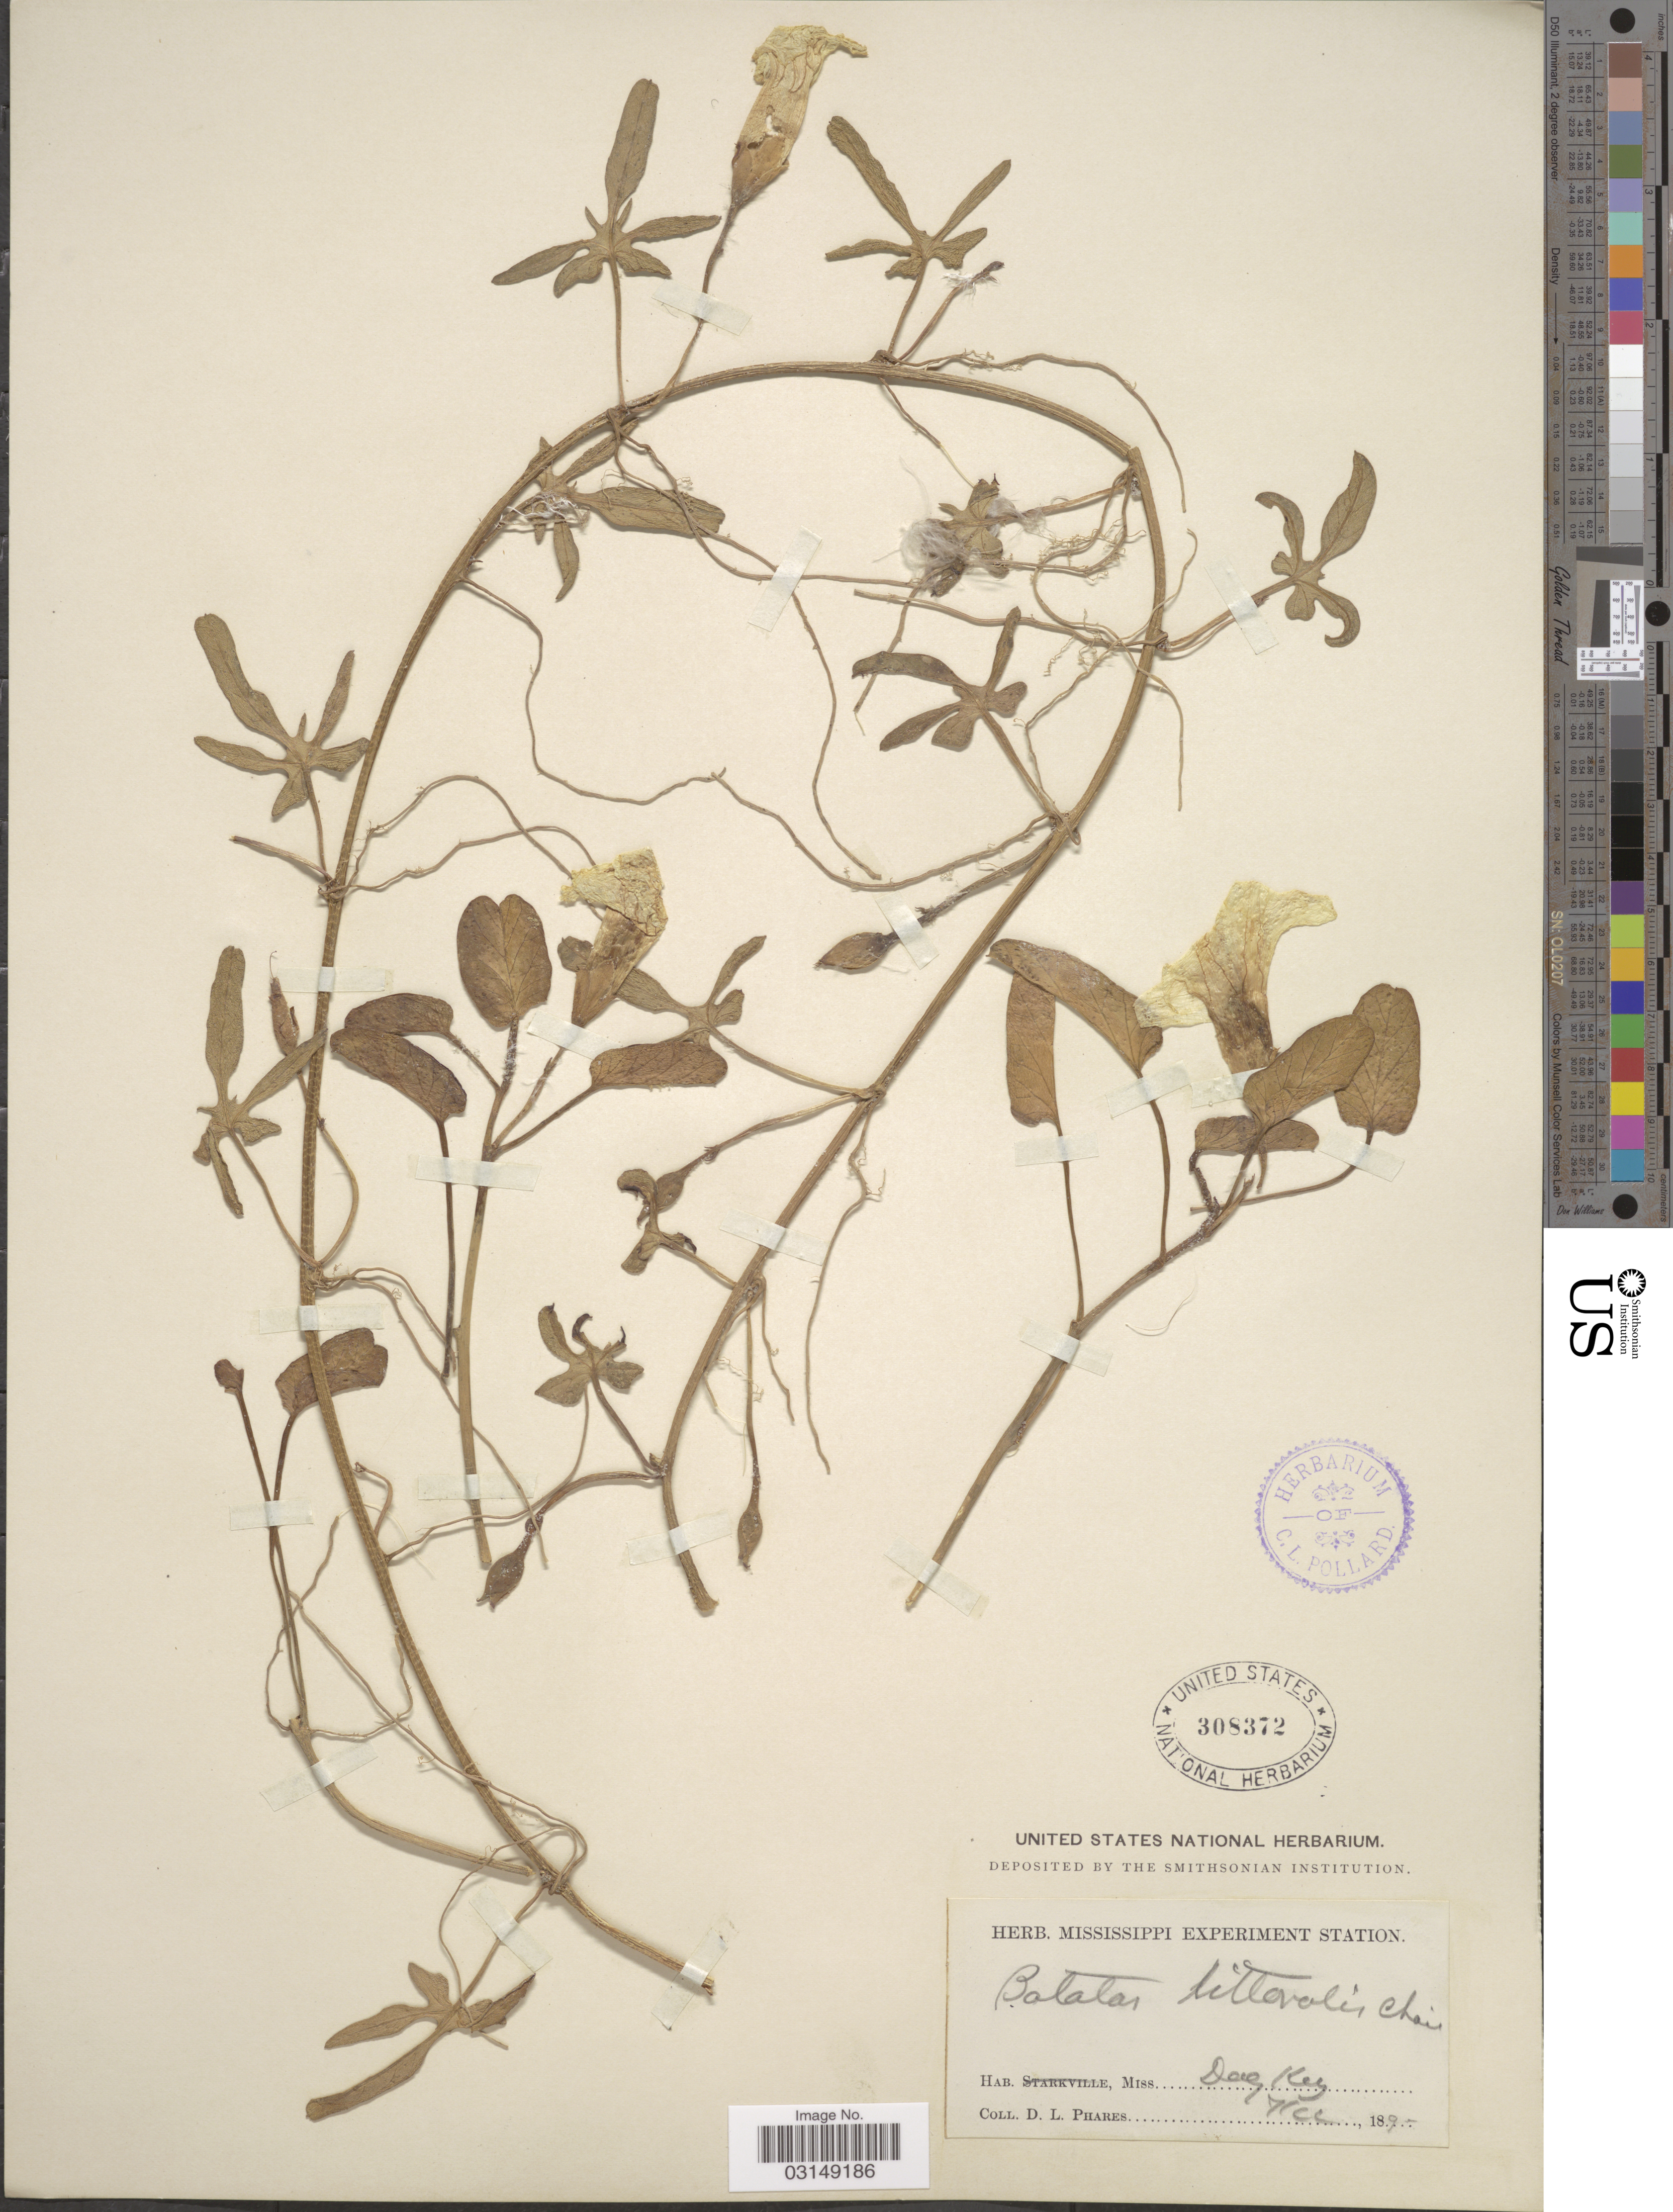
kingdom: Plantae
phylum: Tracheophyta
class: Magnoliopsida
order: Solanales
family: Convolvulaceae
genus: Ipomoea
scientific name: Ipomoea stolonifera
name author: (Cirillo) J.F. Gmel.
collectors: D. Phares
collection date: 1895-12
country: United States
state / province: Mississippi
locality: Miss. Dog Key.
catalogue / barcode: US 308372